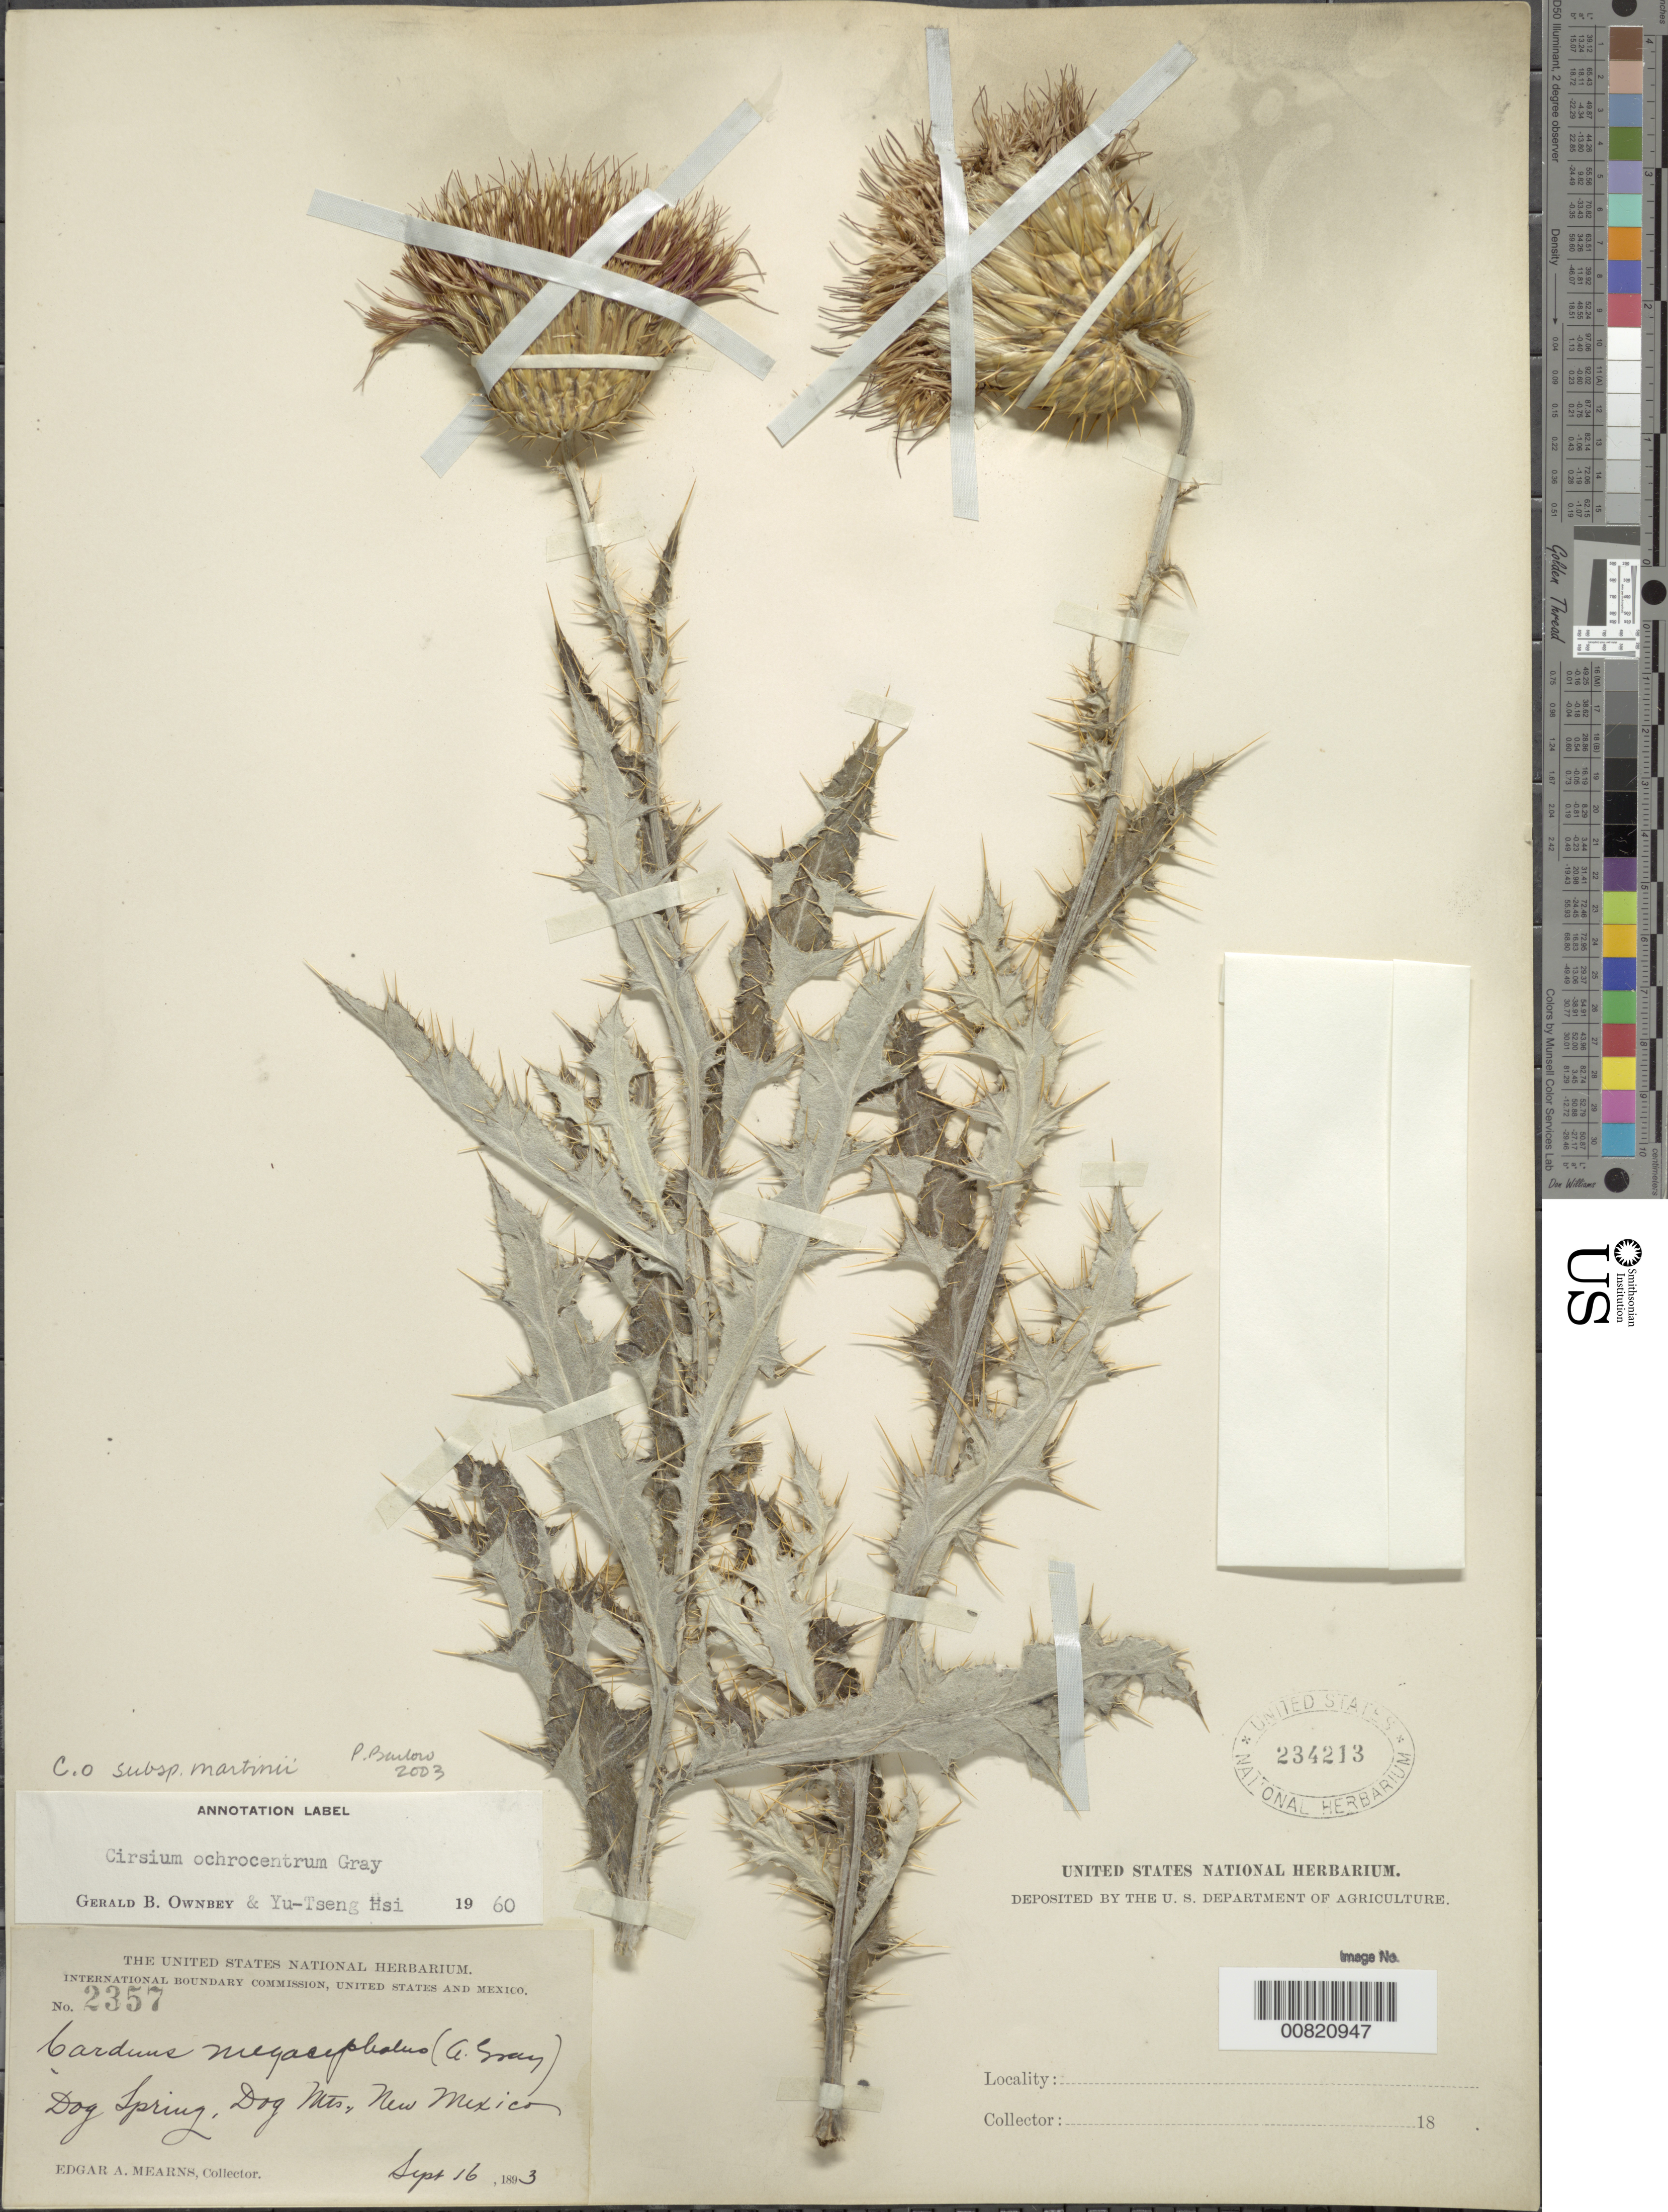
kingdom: Plantae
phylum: Tracheophyta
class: Magnoliopsida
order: Asterales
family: Asteraceae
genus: Cirsium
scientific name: Cirsium ochrocentrum subsp. martinii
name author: Barlow-Irick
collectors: E. A. Mearns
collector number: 2357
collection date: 1893-09-16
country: United States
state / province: New Mexico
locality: International Boundary, United States and Mexico, Dog Spring, Dog Mts.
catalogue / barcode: US 234213